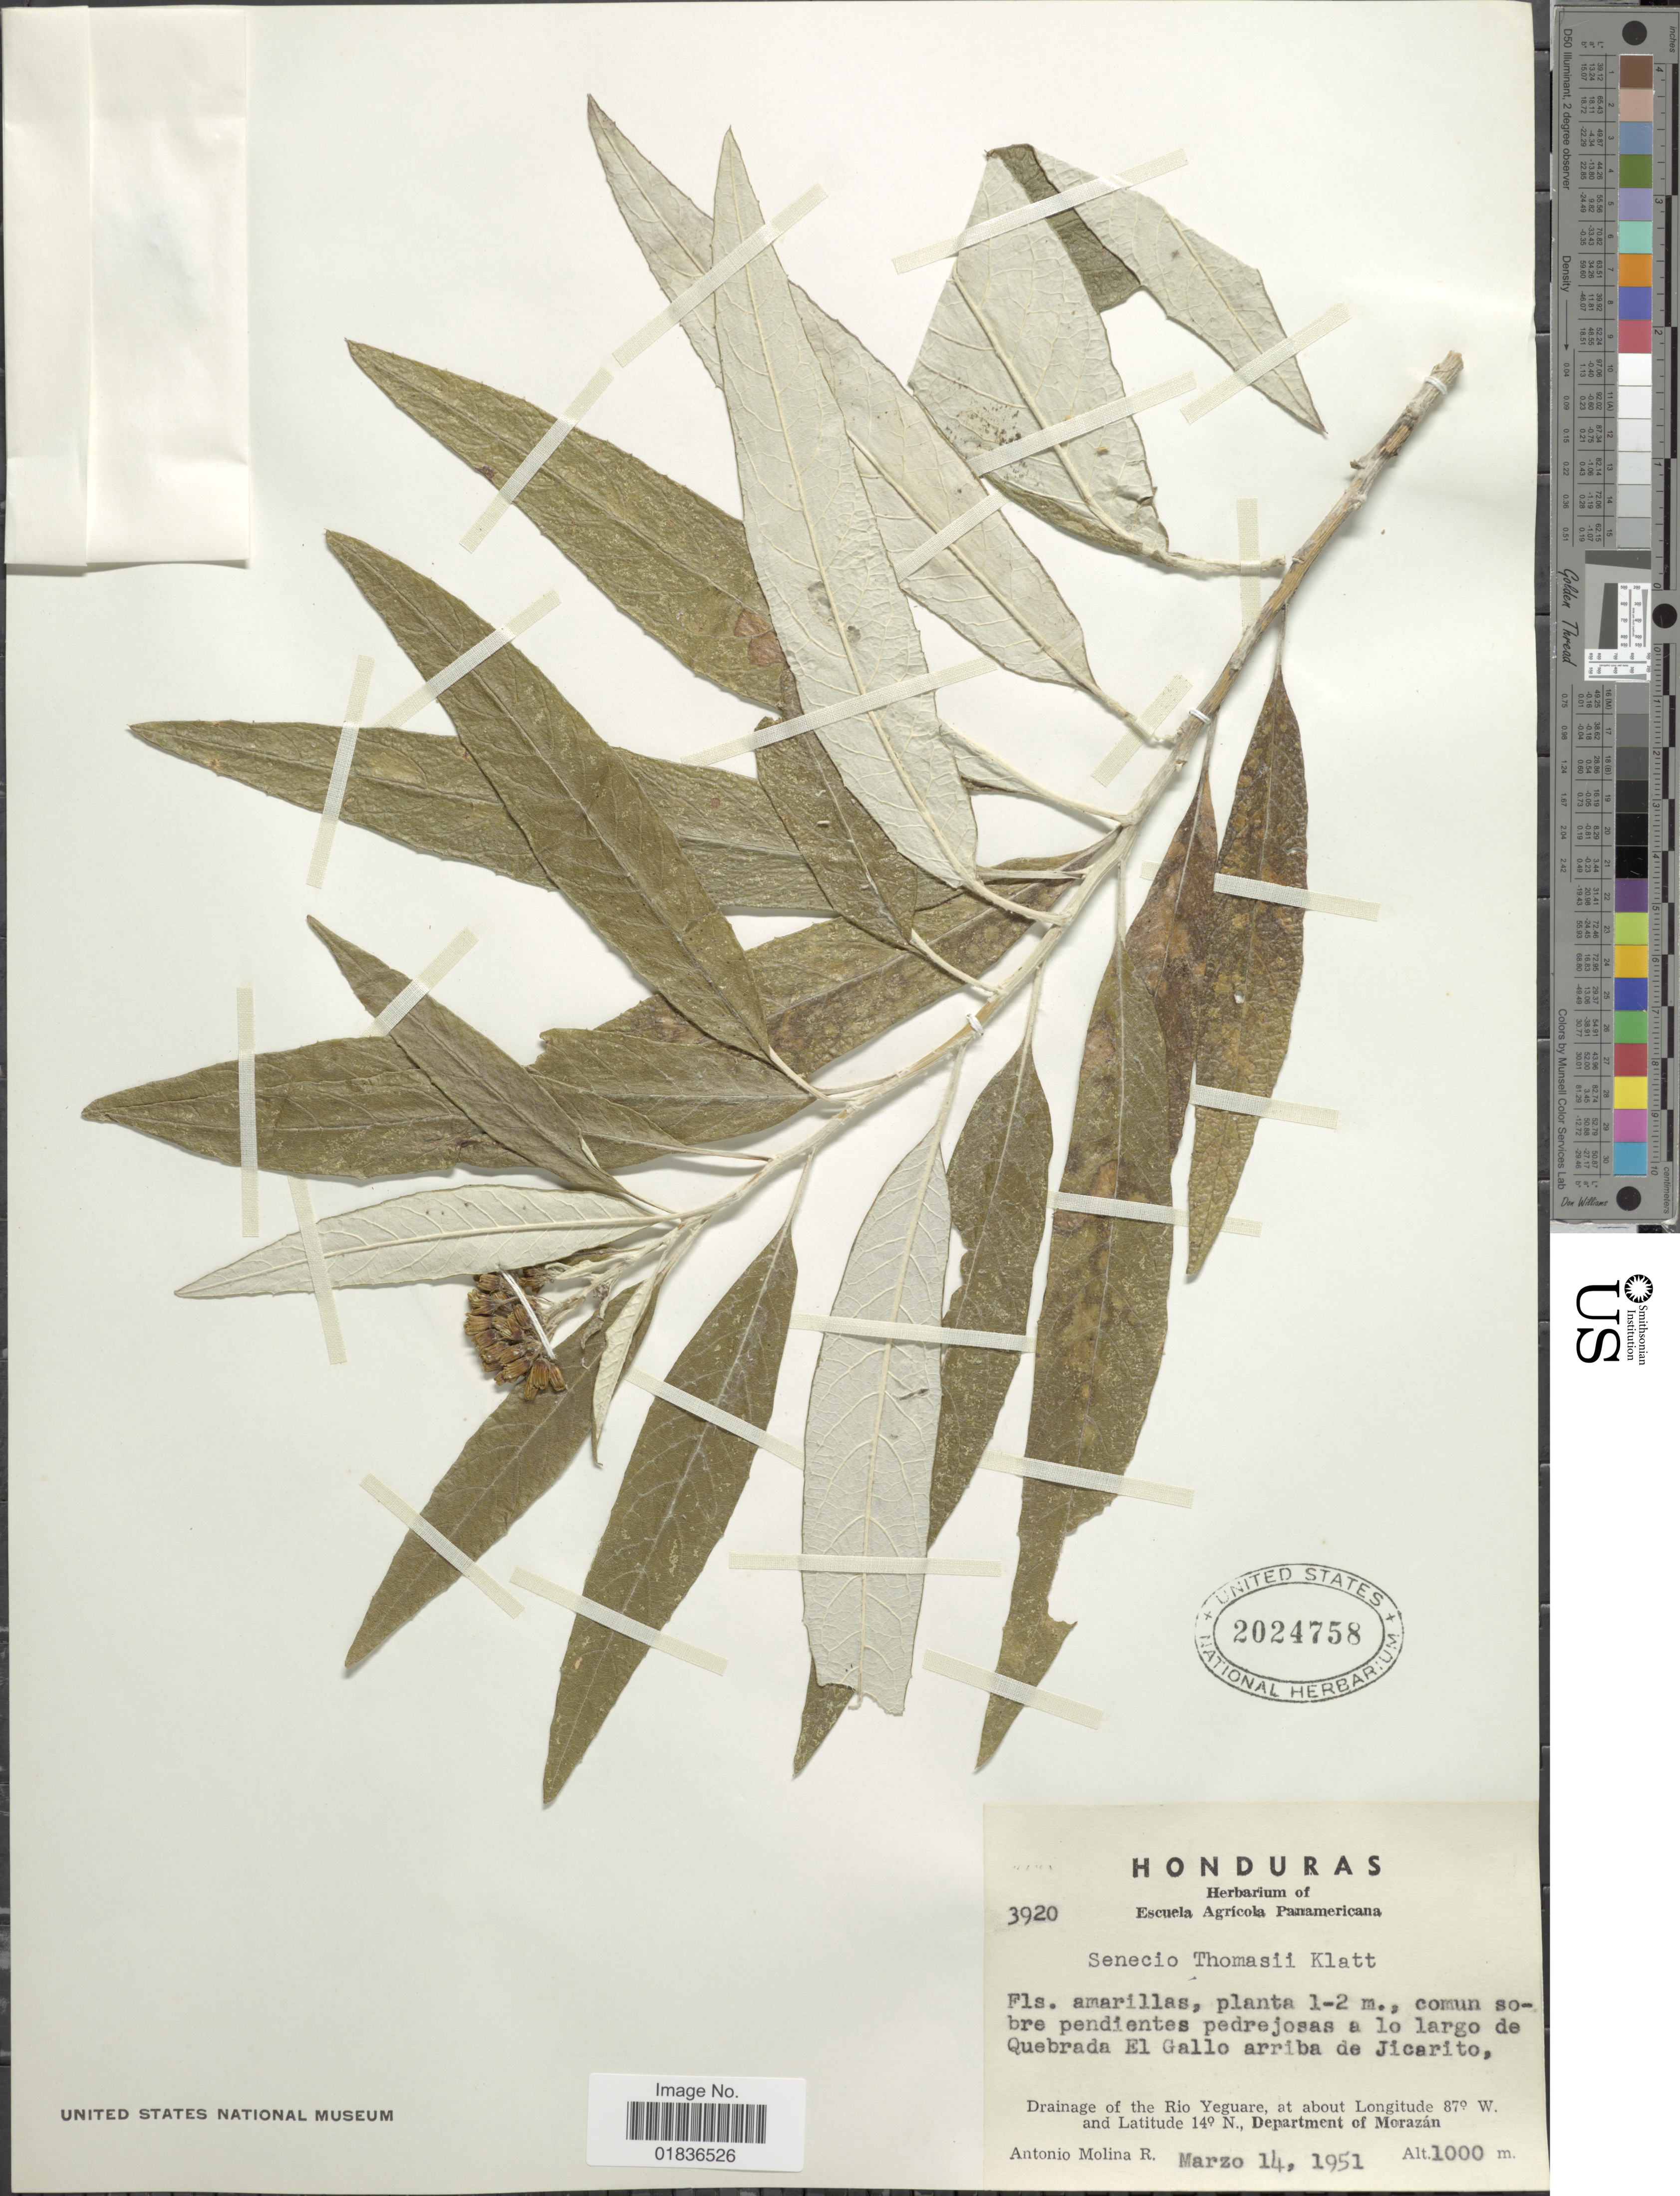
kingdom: Plantae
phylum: Tracheophyta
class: Magnoliopsida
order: Asterales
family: Asteraceae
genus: Senecio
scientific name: Senecio deppeanus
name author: Hemsl.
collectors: A. Molina R.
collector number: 3920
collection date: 1951-03-14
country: Honduras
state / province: Fco. Morazán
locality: Drainage of the Rio Yeguare, Morazan, Quebrada El Gallo arriba de Jicarito.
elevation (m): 1000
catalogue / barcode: US 2024758